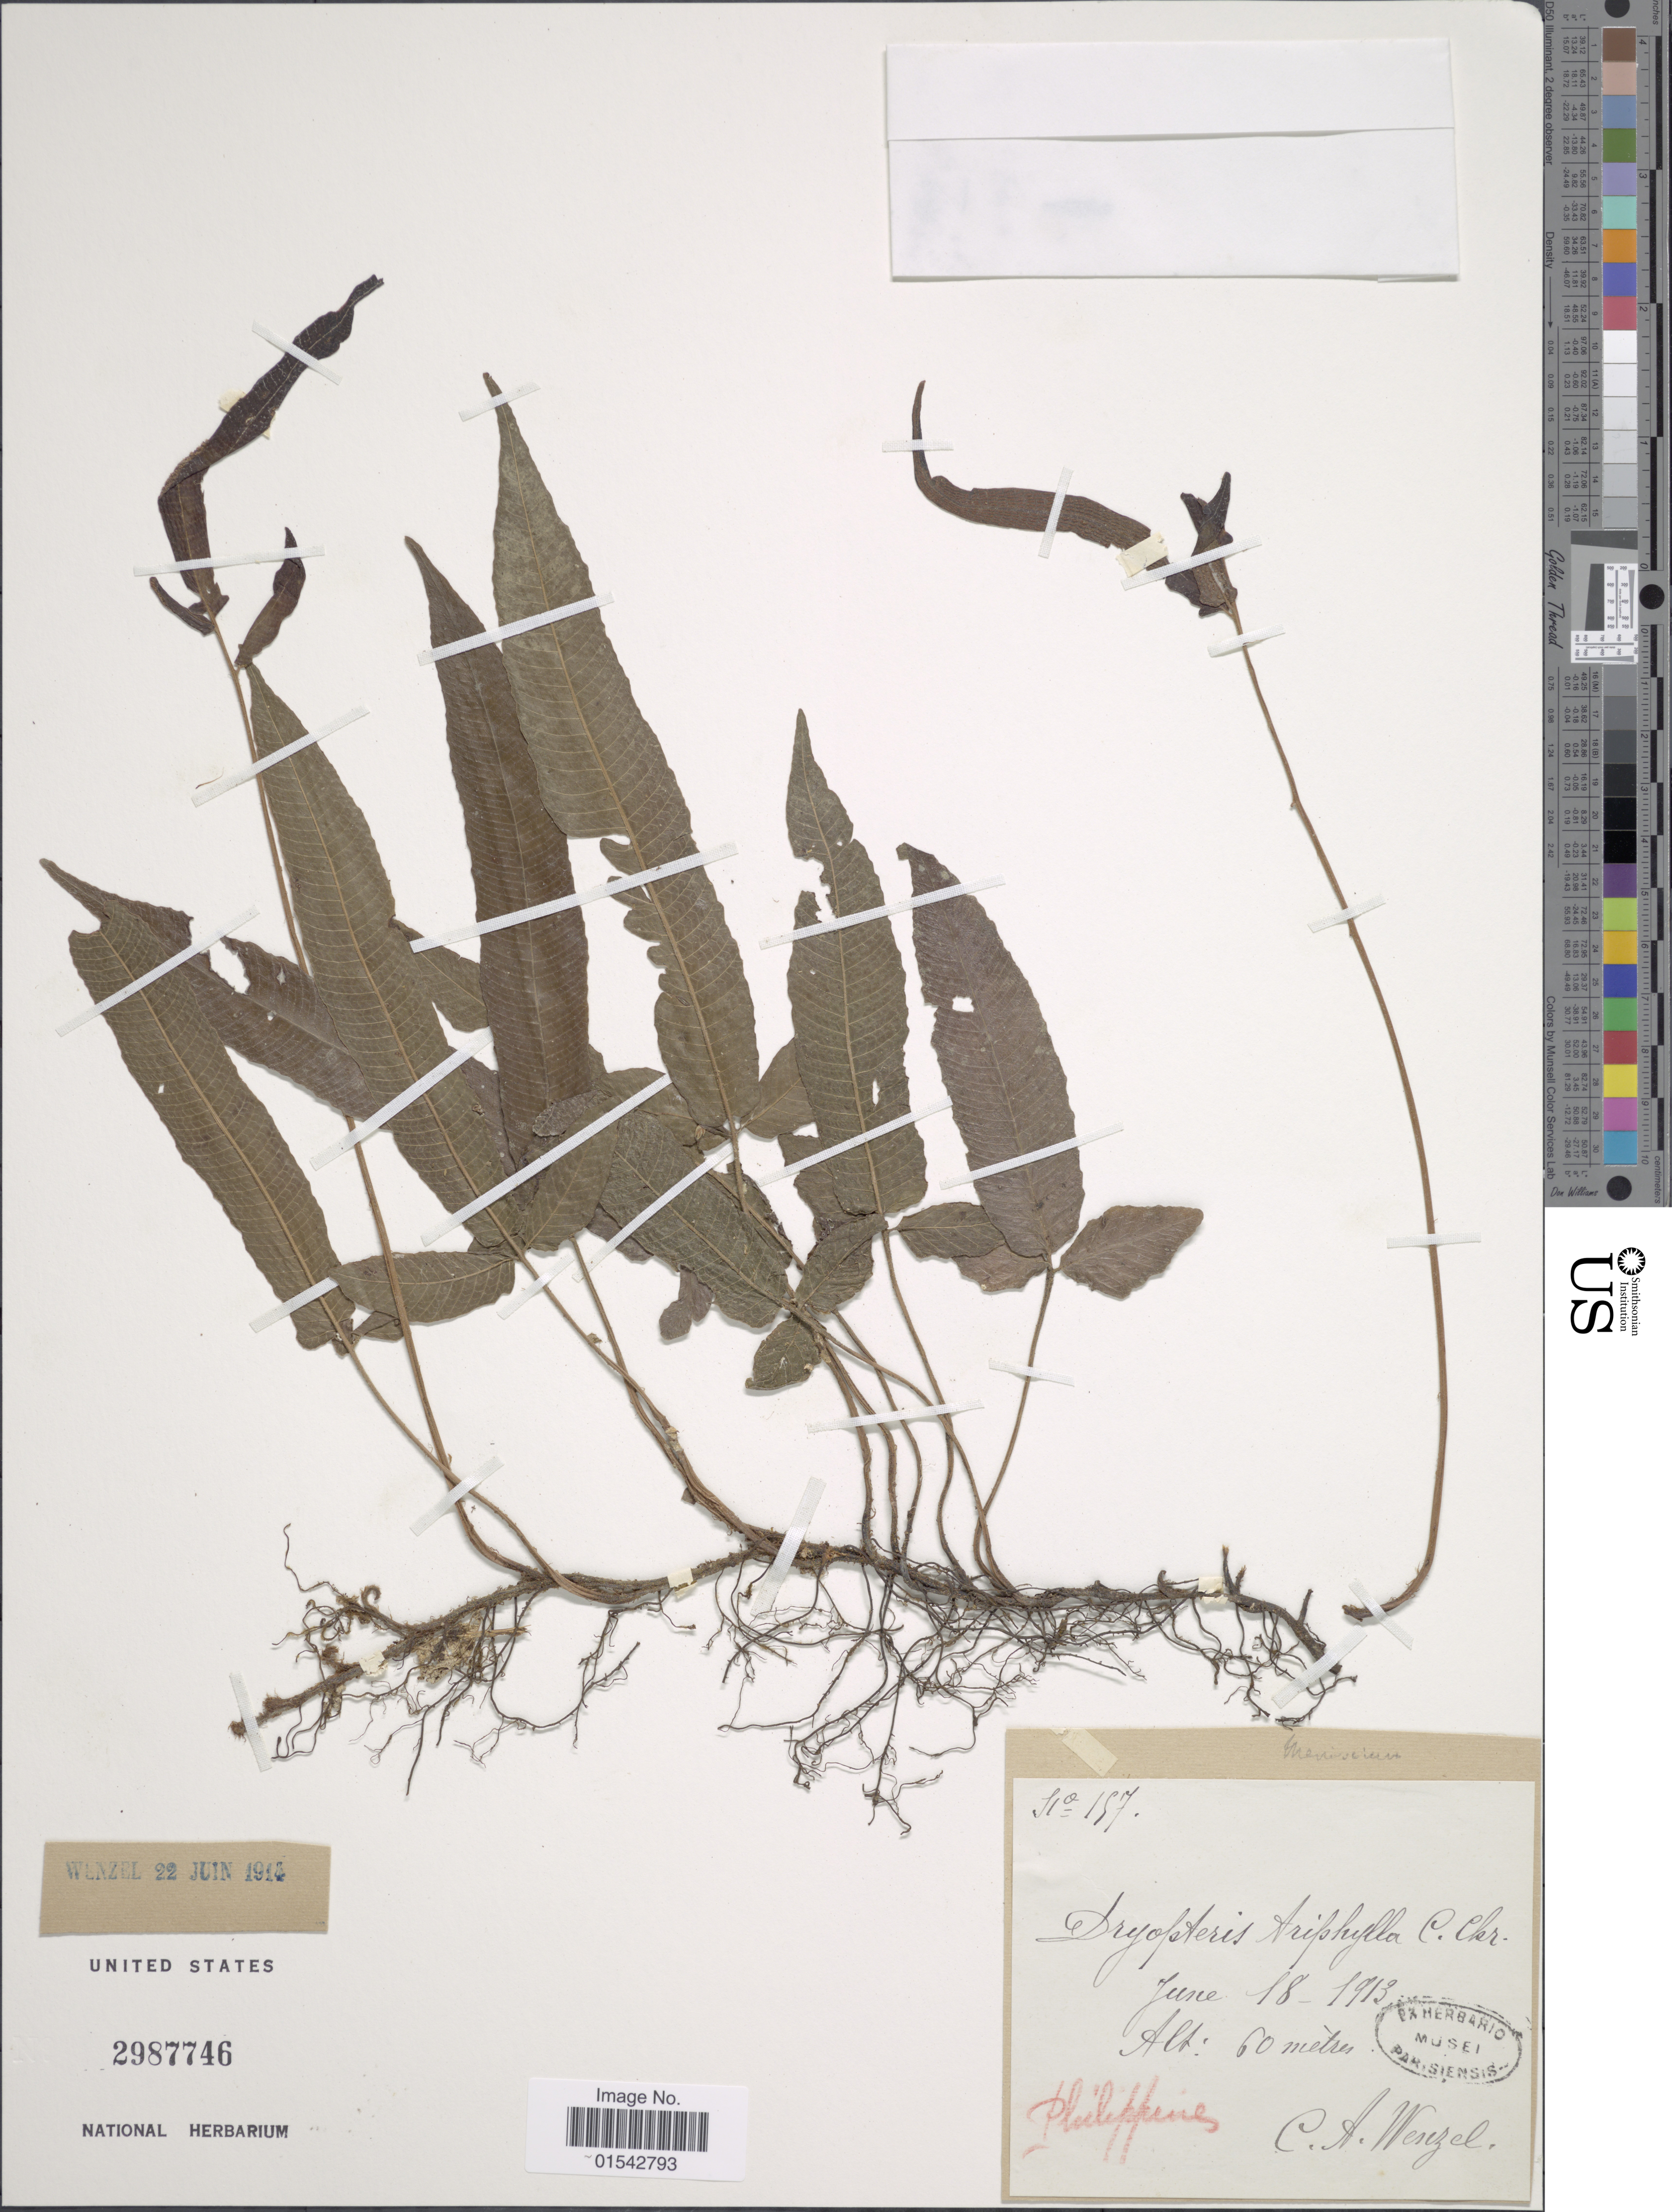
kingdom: Plantae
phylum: Tracheophyta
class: Polypodiopsida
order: Polypodiales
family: Thelypteridaceae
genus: Cyclosorus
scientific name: Cyclosorus sp.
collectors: C. Wenzel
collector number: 157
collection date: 1913-06-18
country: Philippines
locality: Phillippenis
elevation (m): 60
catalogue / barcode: US 2957746